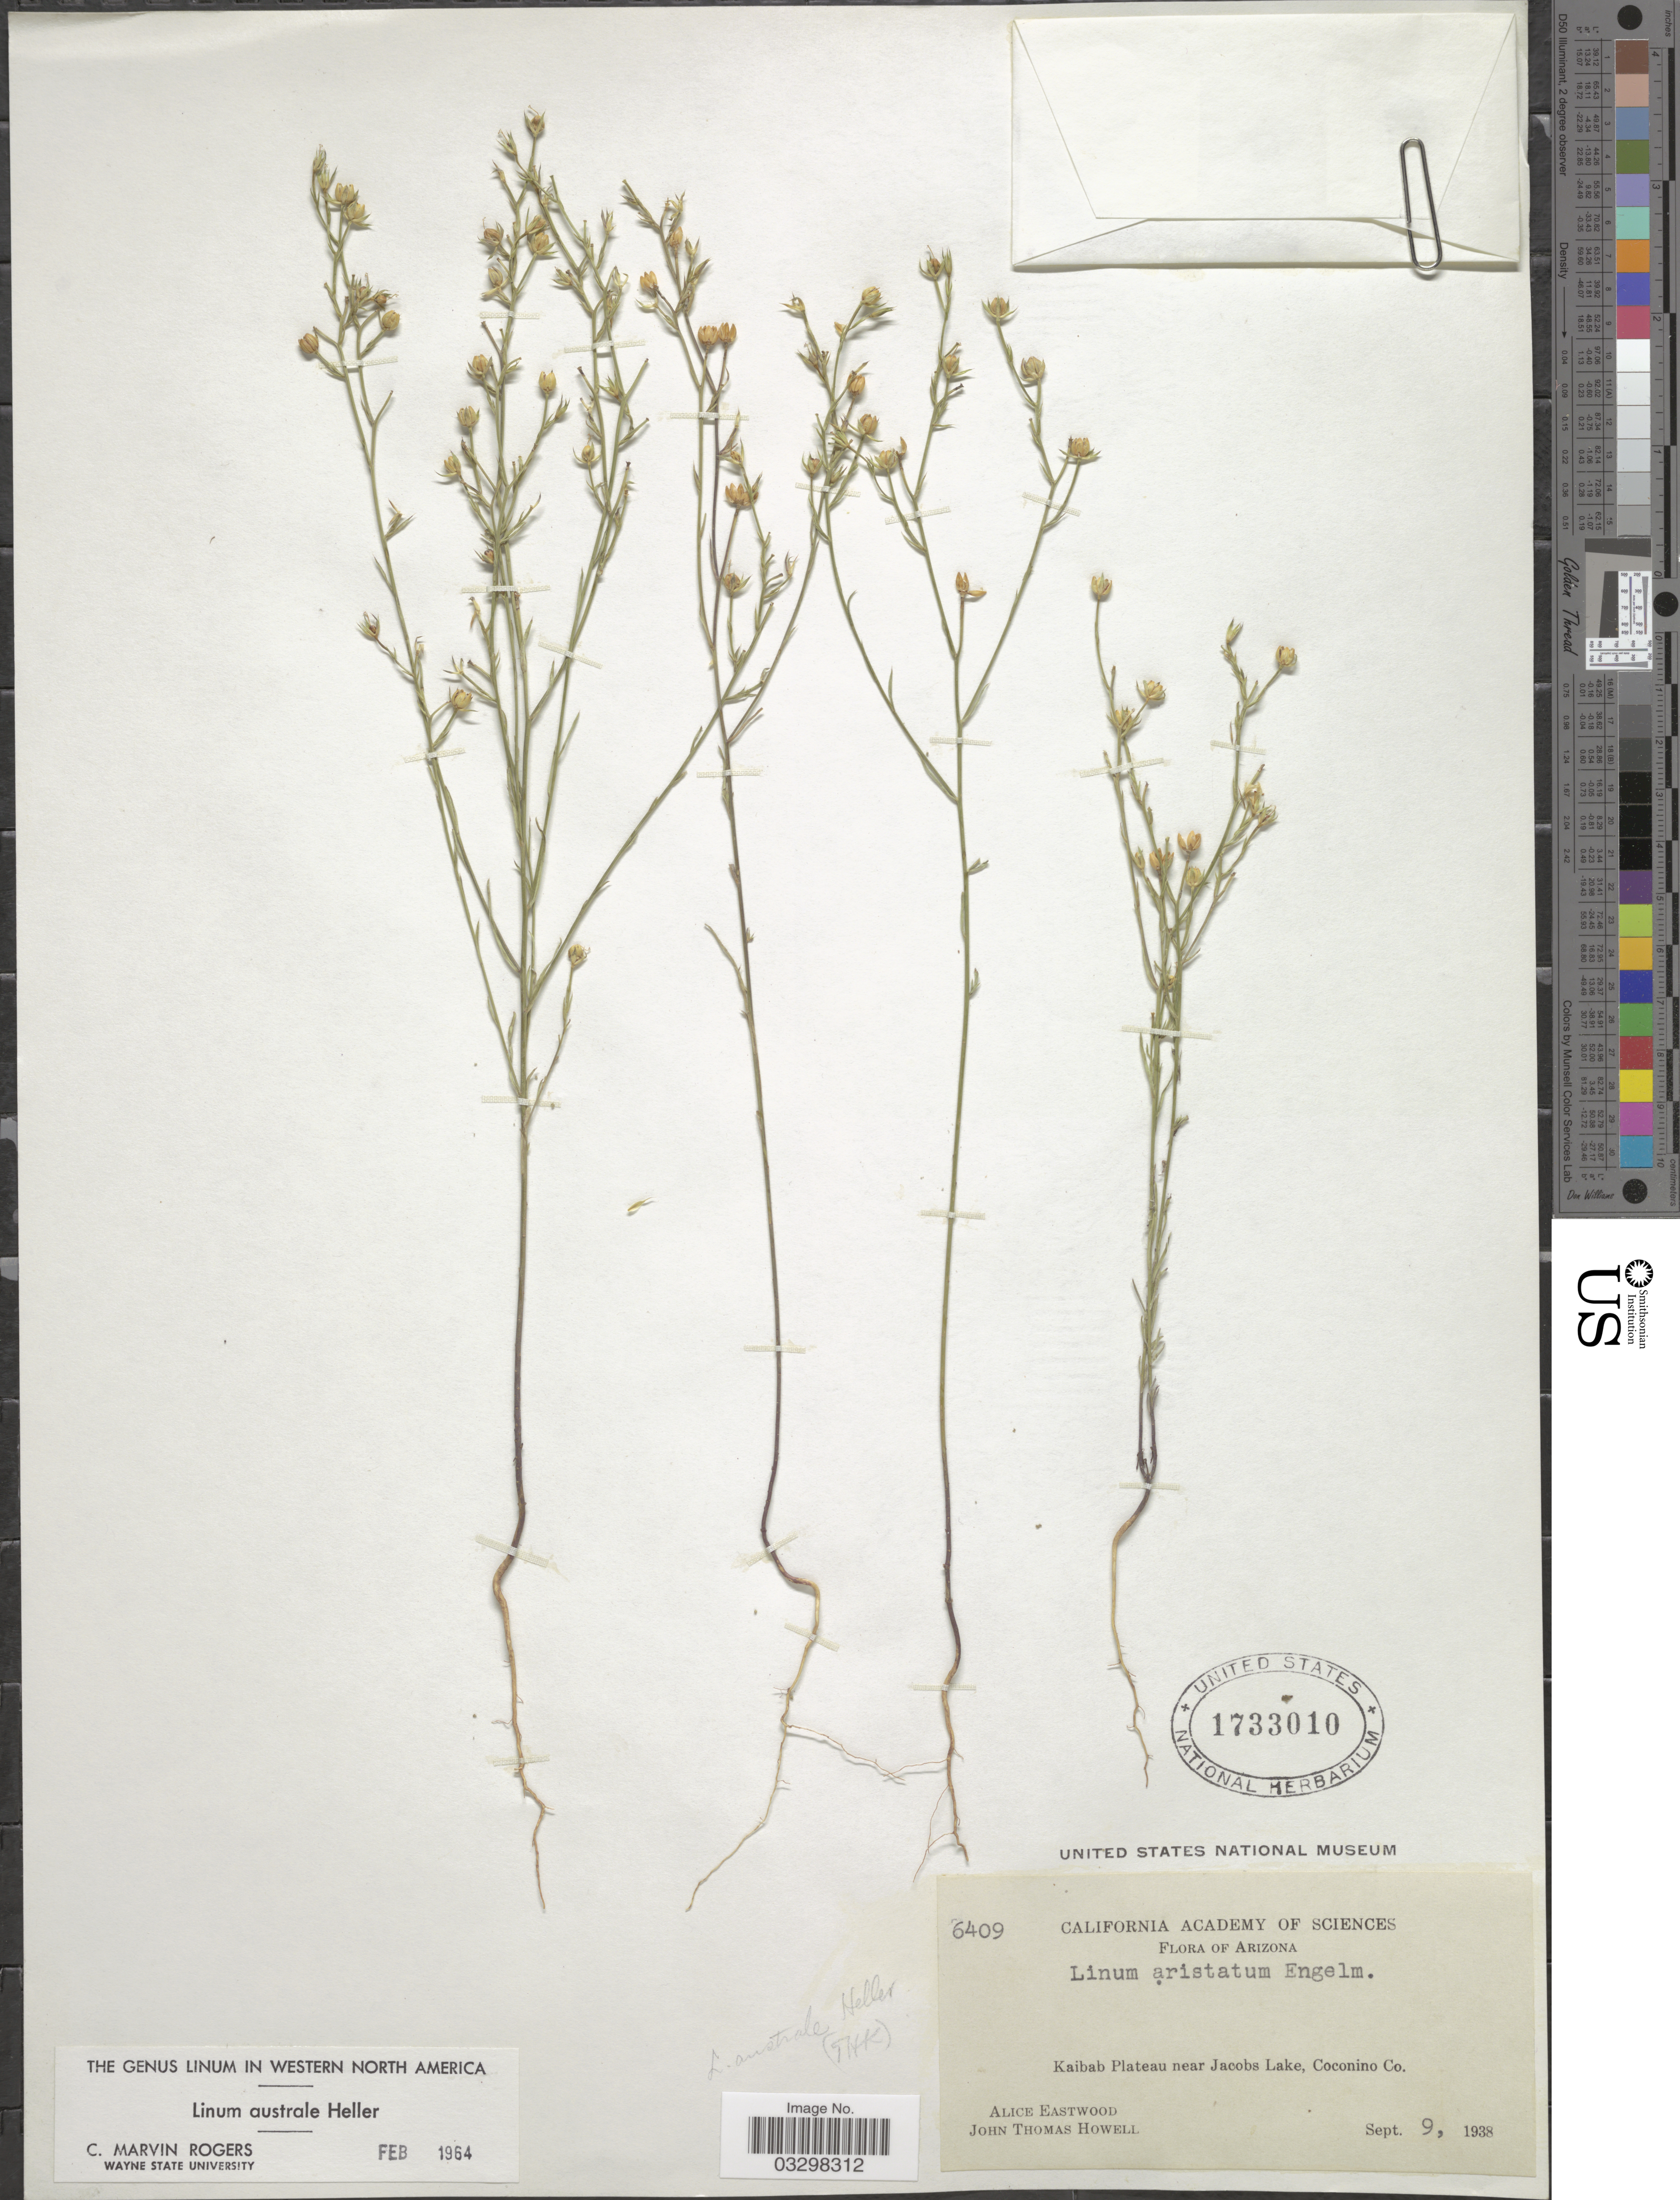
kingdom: Plantae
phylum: Tracheophyta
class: Magnoliopsida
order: Malpighiales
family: Linaceae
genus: Linum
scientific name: Linum australe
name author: A. Heller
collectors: A. Eastwood & J. T. Howell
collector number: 6409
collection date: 1938-09-09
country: United States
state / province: Arizona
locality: Kaibab Plateau near Jacobs Lake, Coconino Co.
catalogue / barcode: US 1733010